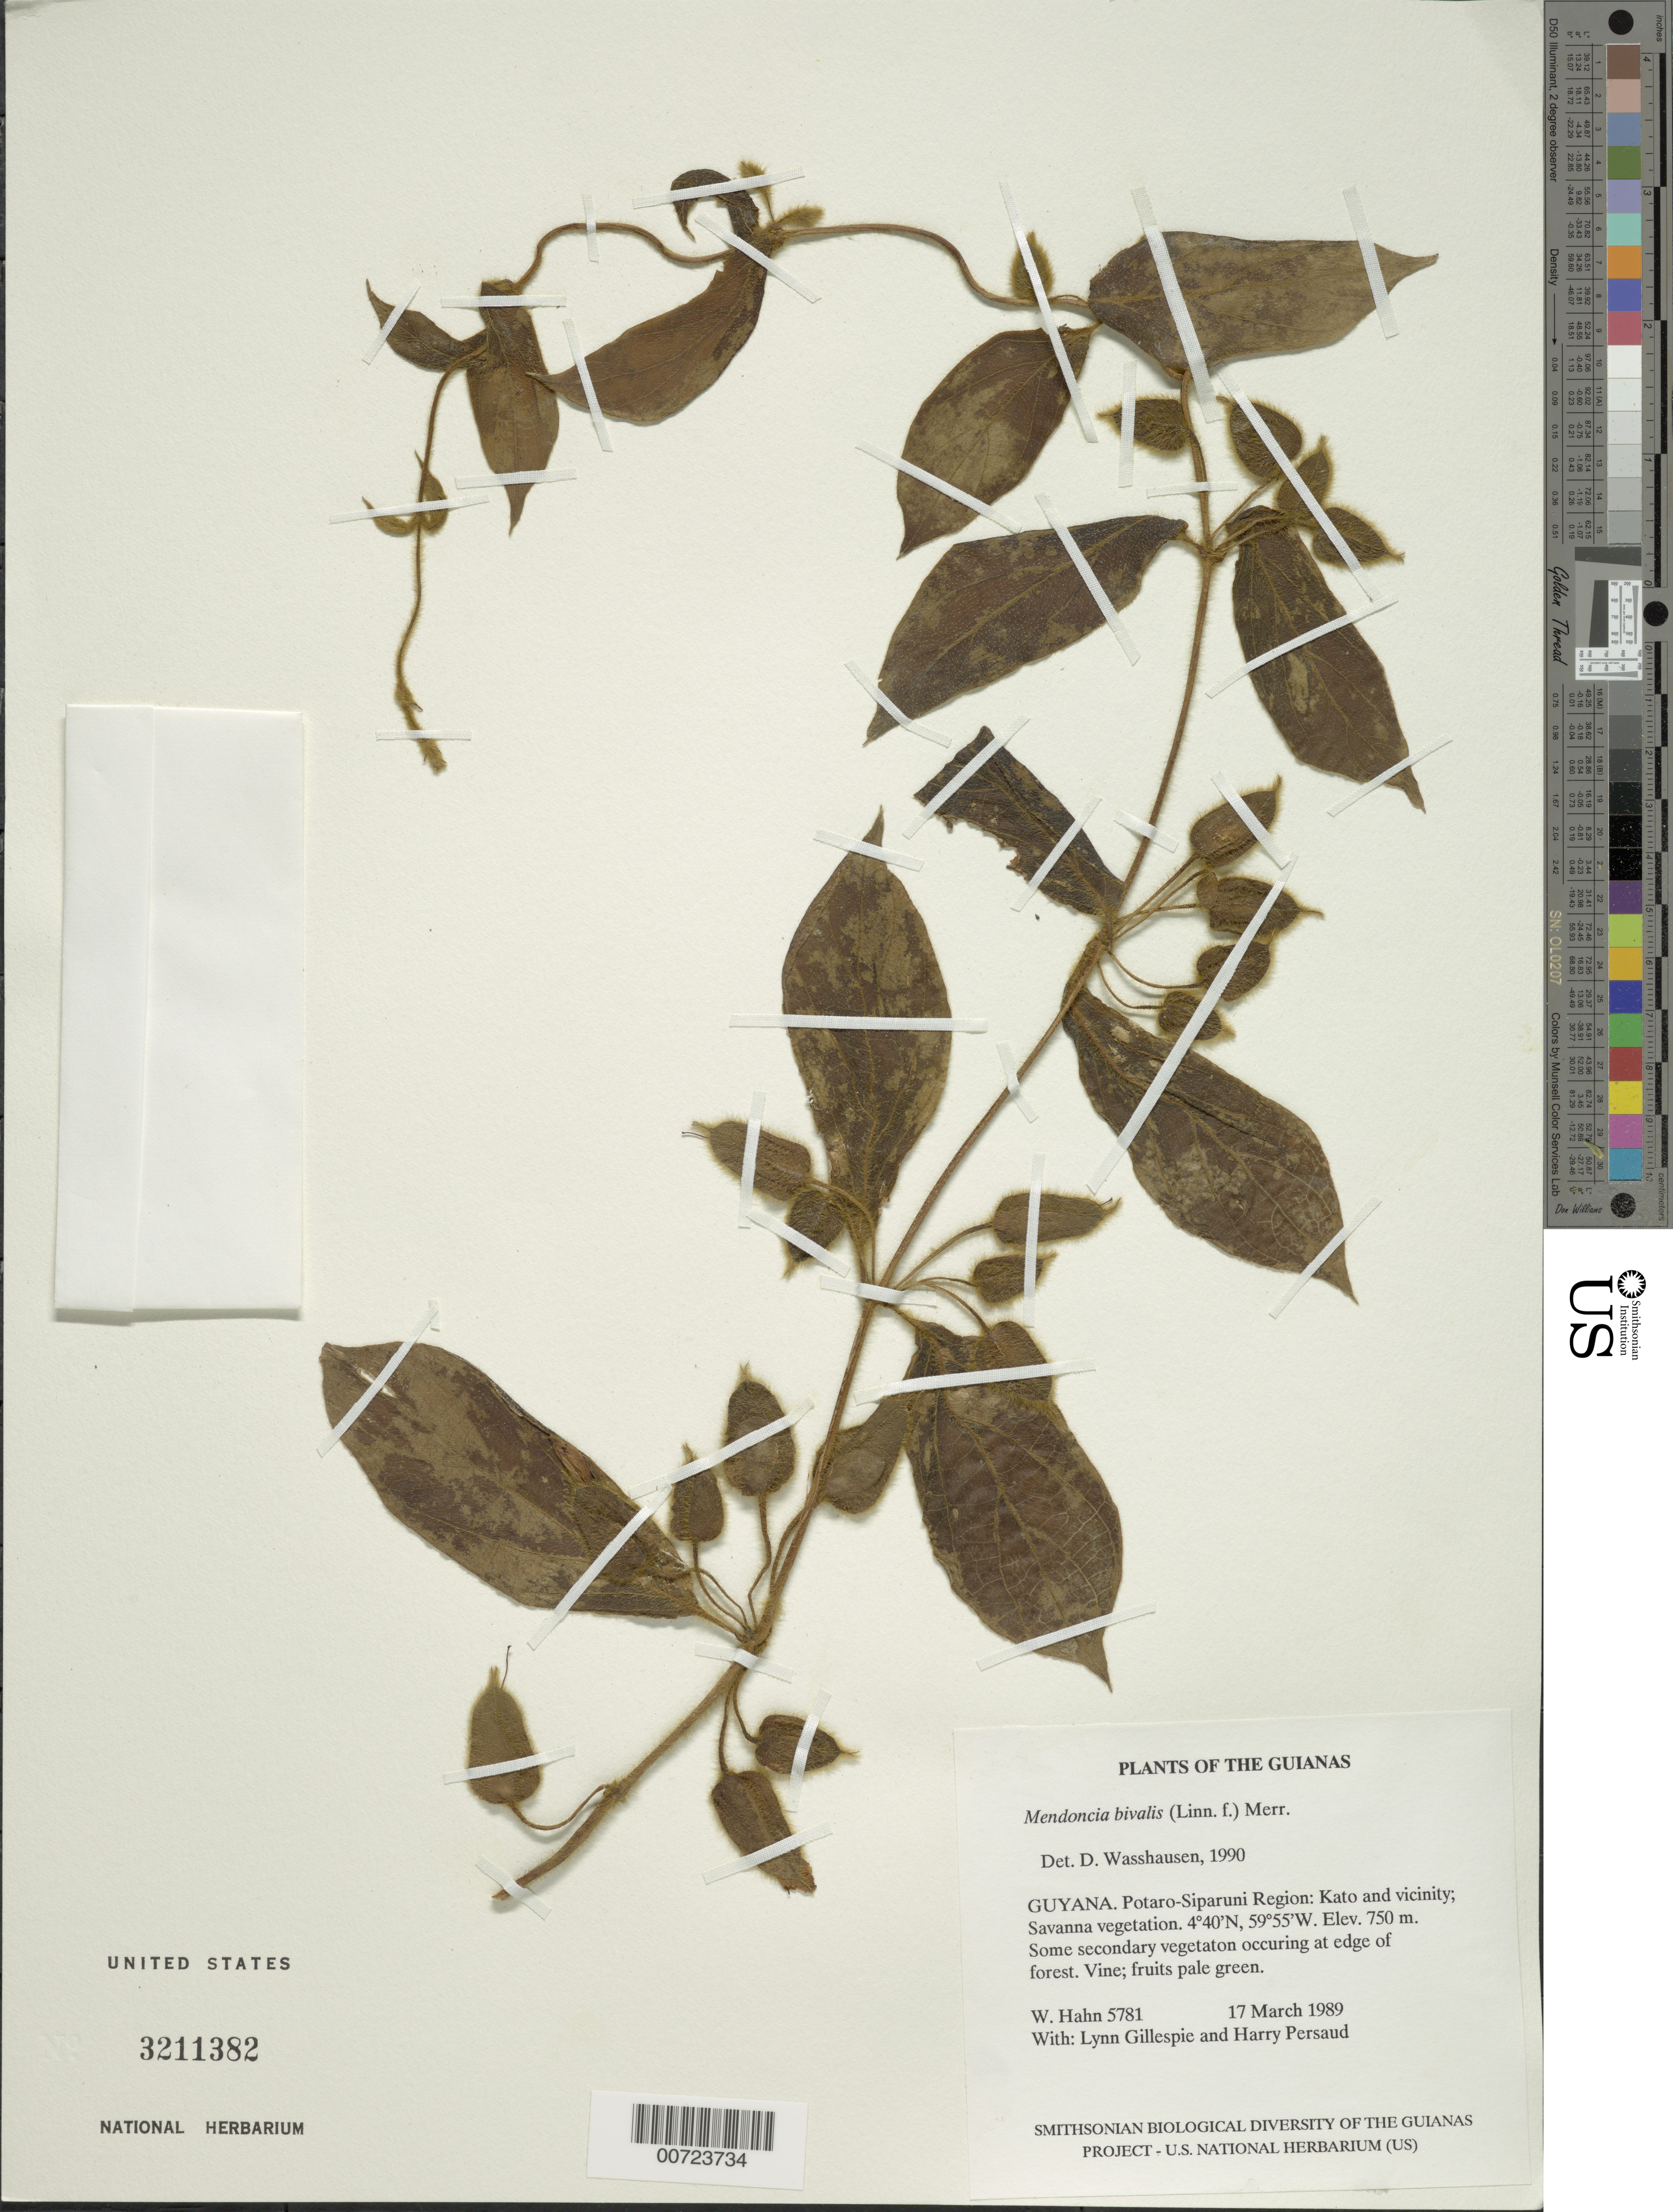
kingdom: Plantae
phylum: Tracheophyta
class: Magnoliopsida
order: Lamiales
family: Acanthaceae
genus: Mendoncia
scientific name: Mendoncia bivalvis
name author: (L. f.) Merr.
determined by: Wasshausen, Dieter C., (BOT), Smithsonian Institution - National Museum of Natural History (UNITED STATES)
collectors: W. Hahn, L. J. Gillespie & H. Persaud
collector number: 5781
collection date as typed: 17 March 1989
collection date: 1989-03-17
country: Guyana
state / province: Potaro-Siparuni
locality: Kato and vicinity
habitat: Savanna vegetation. Some secondary vegetation occurring at edge of forest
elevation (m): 750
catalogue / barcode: US 3211382